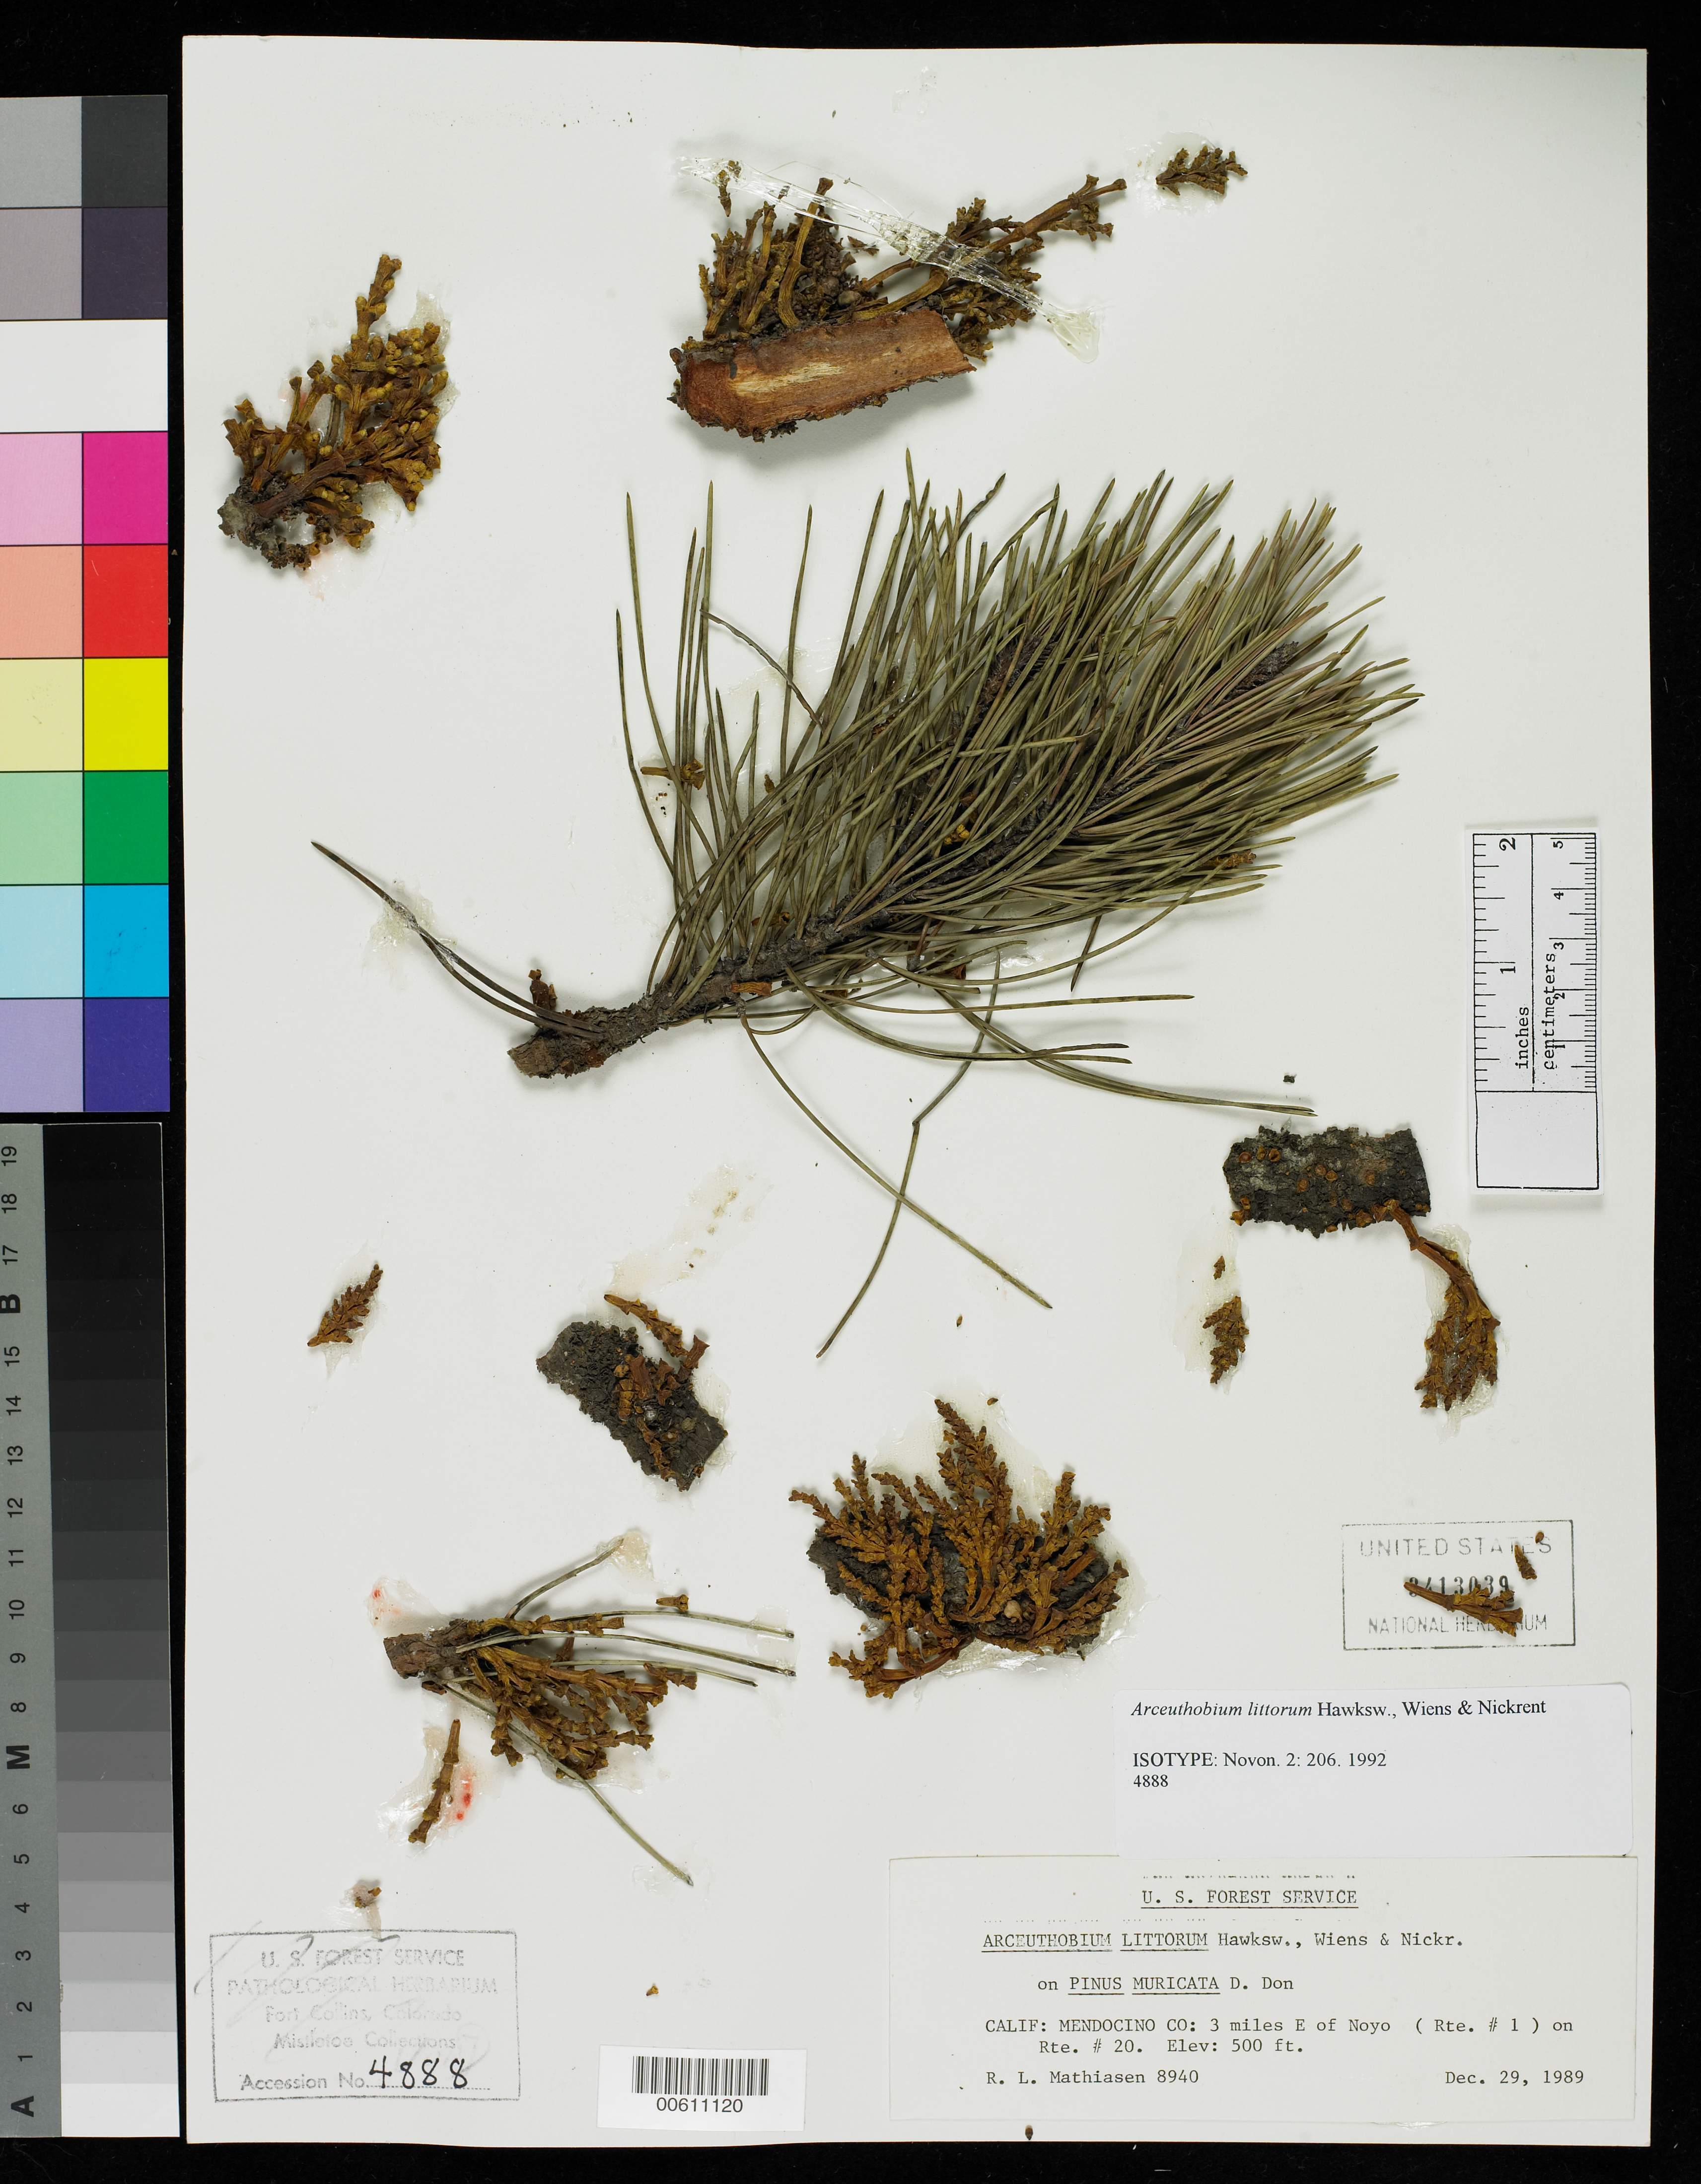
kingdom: Plantae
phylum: Tracheophyta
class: Magnoliopsida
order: Santalales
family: Viscaceae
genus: Arceuthobium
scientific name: Arceuthobium littorum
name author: Hawksw. et al.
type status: Isotype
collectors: R. Mathiasen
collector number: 8940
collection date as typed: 29 Dec 1989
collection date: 1989-12-29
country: United States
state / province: California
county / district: Mendocino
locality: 3 miles E of Noyo (Rt. 1) on Rt. 20.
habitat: On Pinus muricata.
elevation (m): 152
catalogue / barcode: US 3413039